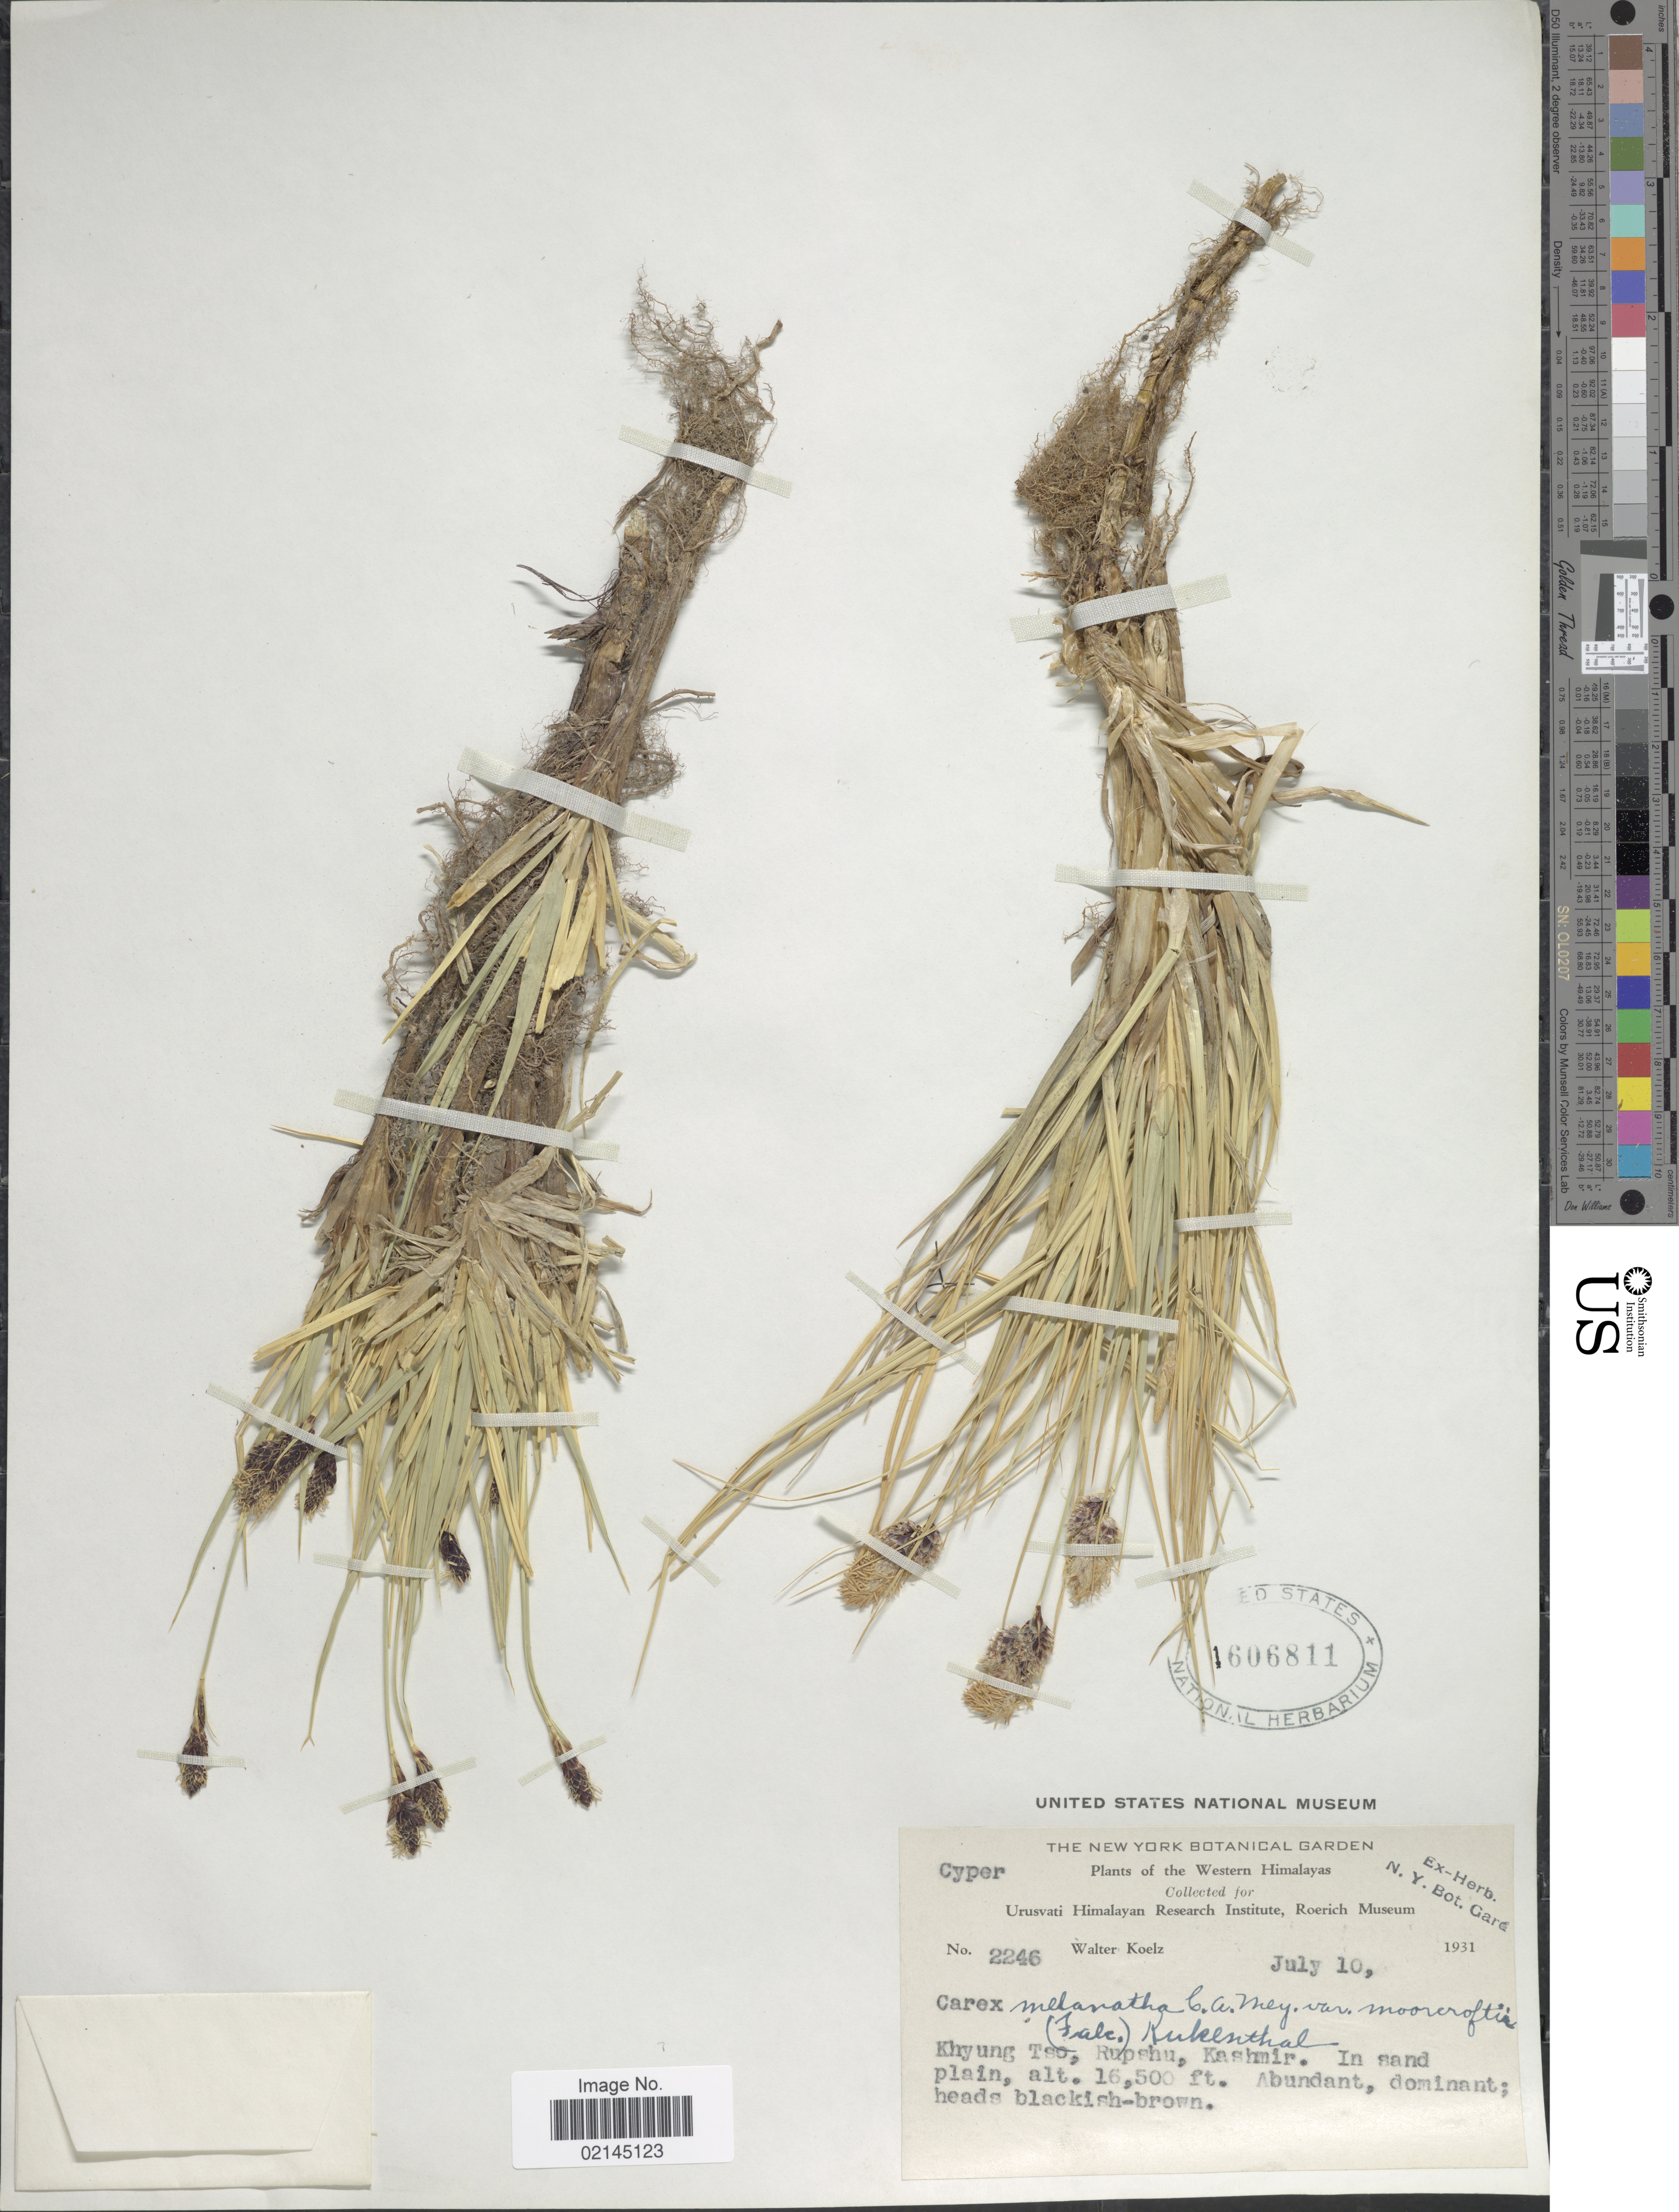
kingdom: Plantae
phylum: Tracheophyta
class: Liliopsida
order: Poales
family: Cyperaceae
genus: Carex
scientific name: Carex melanantha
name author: C.A. Mey.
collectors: W. N. Koelz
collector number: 2246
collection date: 1931-07-10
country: India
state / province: Jammu and Kashmir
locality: Western Himalayas, Khyung Tso, Rupshu, Kashmir, in sand plain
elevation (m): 5029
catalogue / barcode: US 1606811